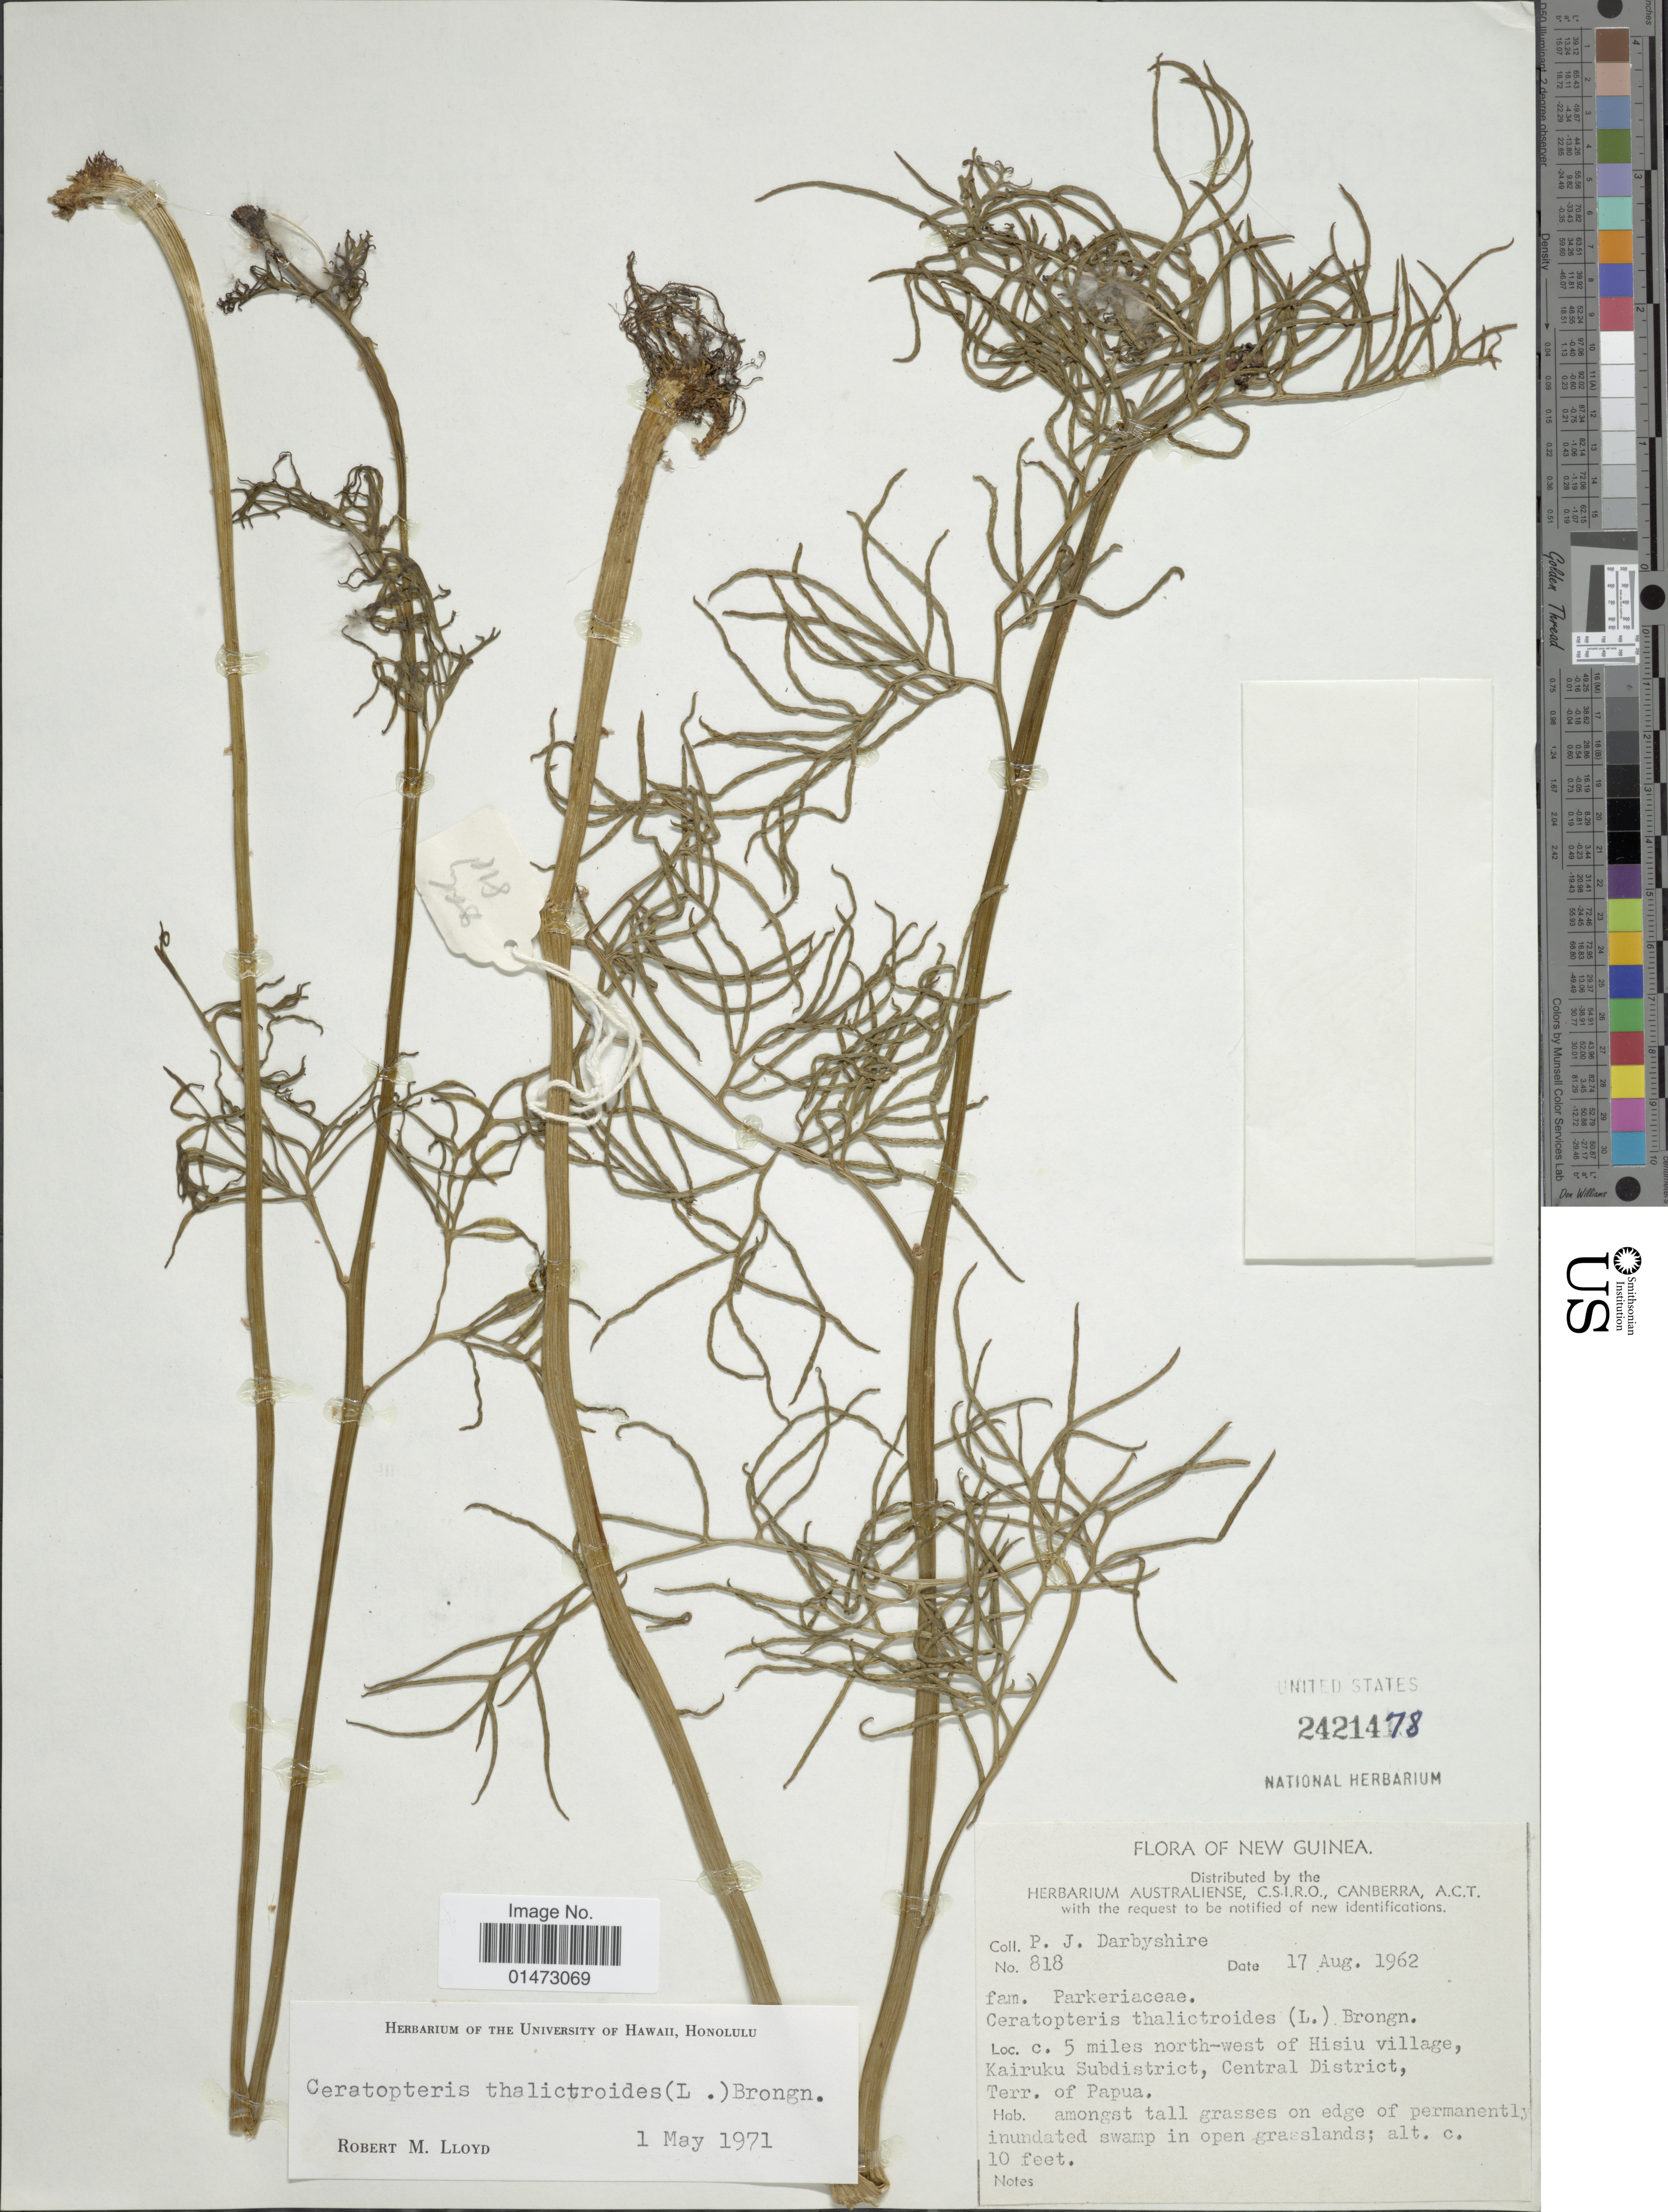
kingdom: Plantae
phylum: Tracheophyta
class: Polypodiopsida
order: Polypodiales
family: Pteridaceae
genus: Ceratopteris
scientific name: Ceratopteris thalictroides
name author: (L.) Brongn.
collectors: P. Darbyshire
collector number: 818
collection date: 1962-08-17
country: Papua New Guinea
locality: New Guinea. C. 5 miles north-west of Hisiu village, Kairuku Subdistrict, Central District, Terr. of Papua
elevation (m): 3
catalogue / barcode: US 2421478